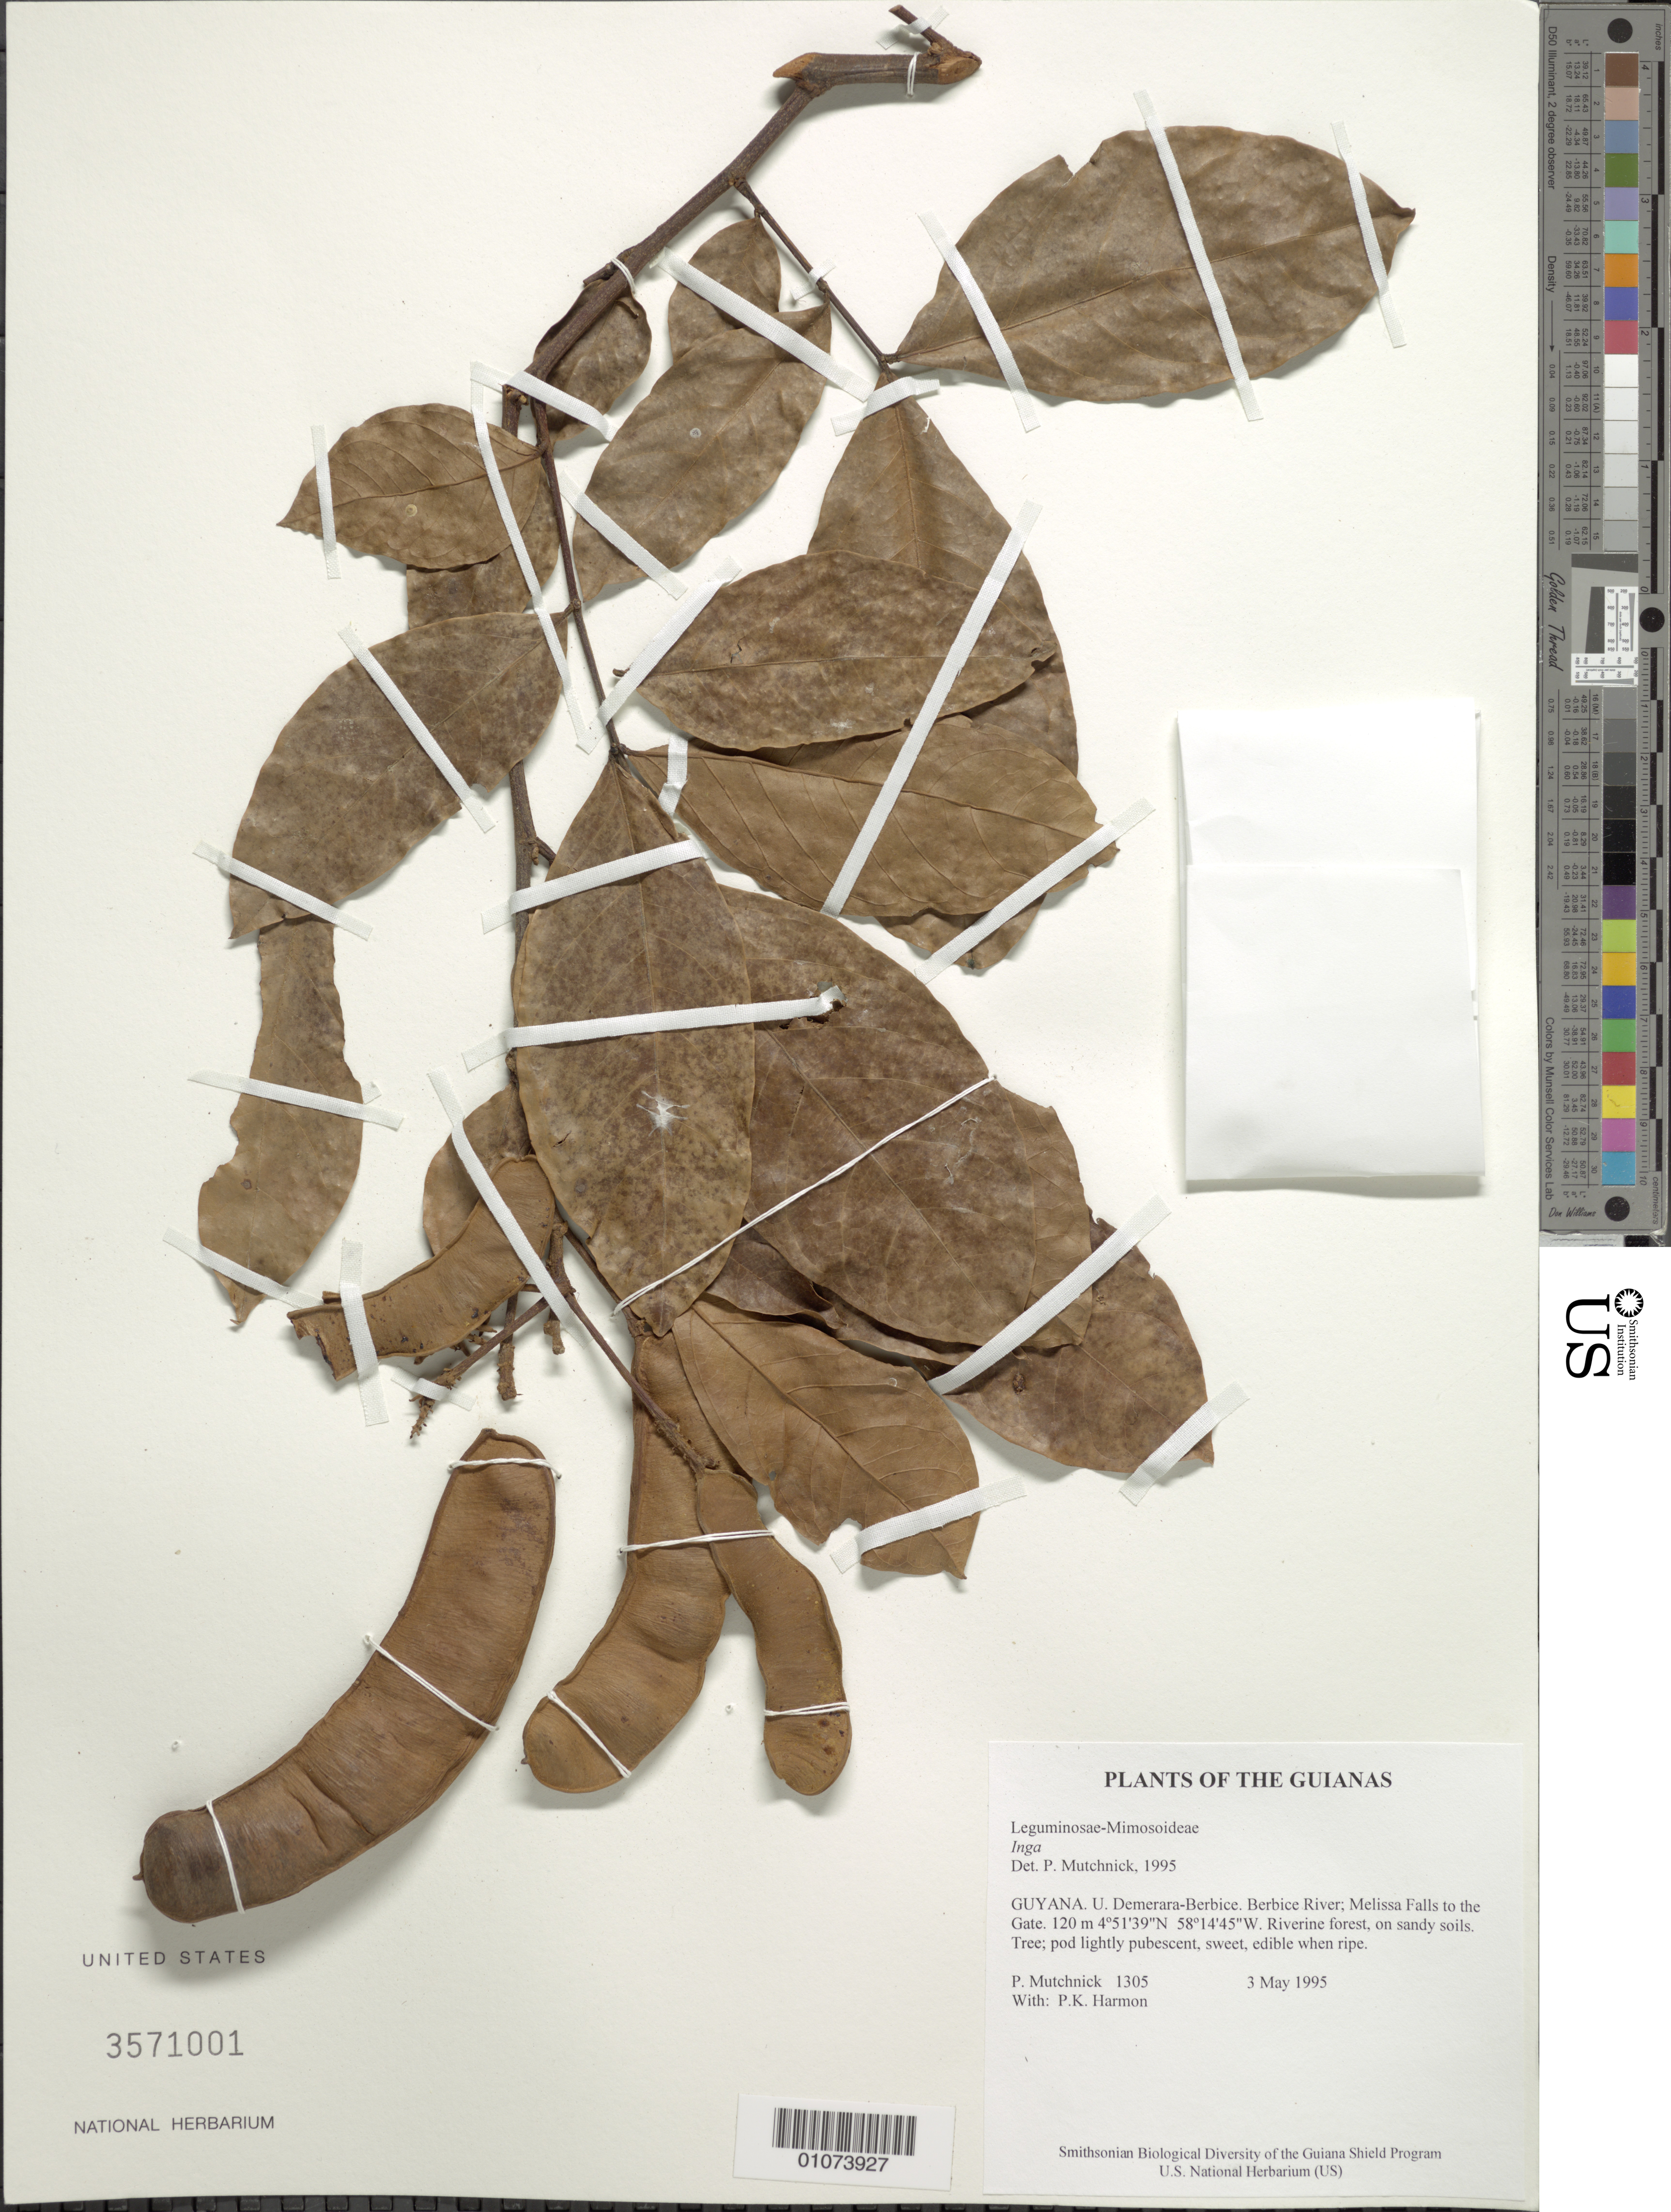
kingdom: Plantae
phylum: Tracheophyta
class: Magnoliopsida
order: Fabales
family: Fabaceae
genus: Inga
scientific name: Inga sp.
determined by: Mutchnick, P.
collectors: P. Mutchnick & P. Harmon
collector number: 1305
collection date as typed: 3 May 1995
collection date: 1995-05-03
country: Guyana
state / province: U. Demerara-Berbice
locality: Berbice River; Melissa Falls to the Gate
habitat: Riverine forest, on sandy soils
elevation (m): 120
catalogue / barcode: US 3571001